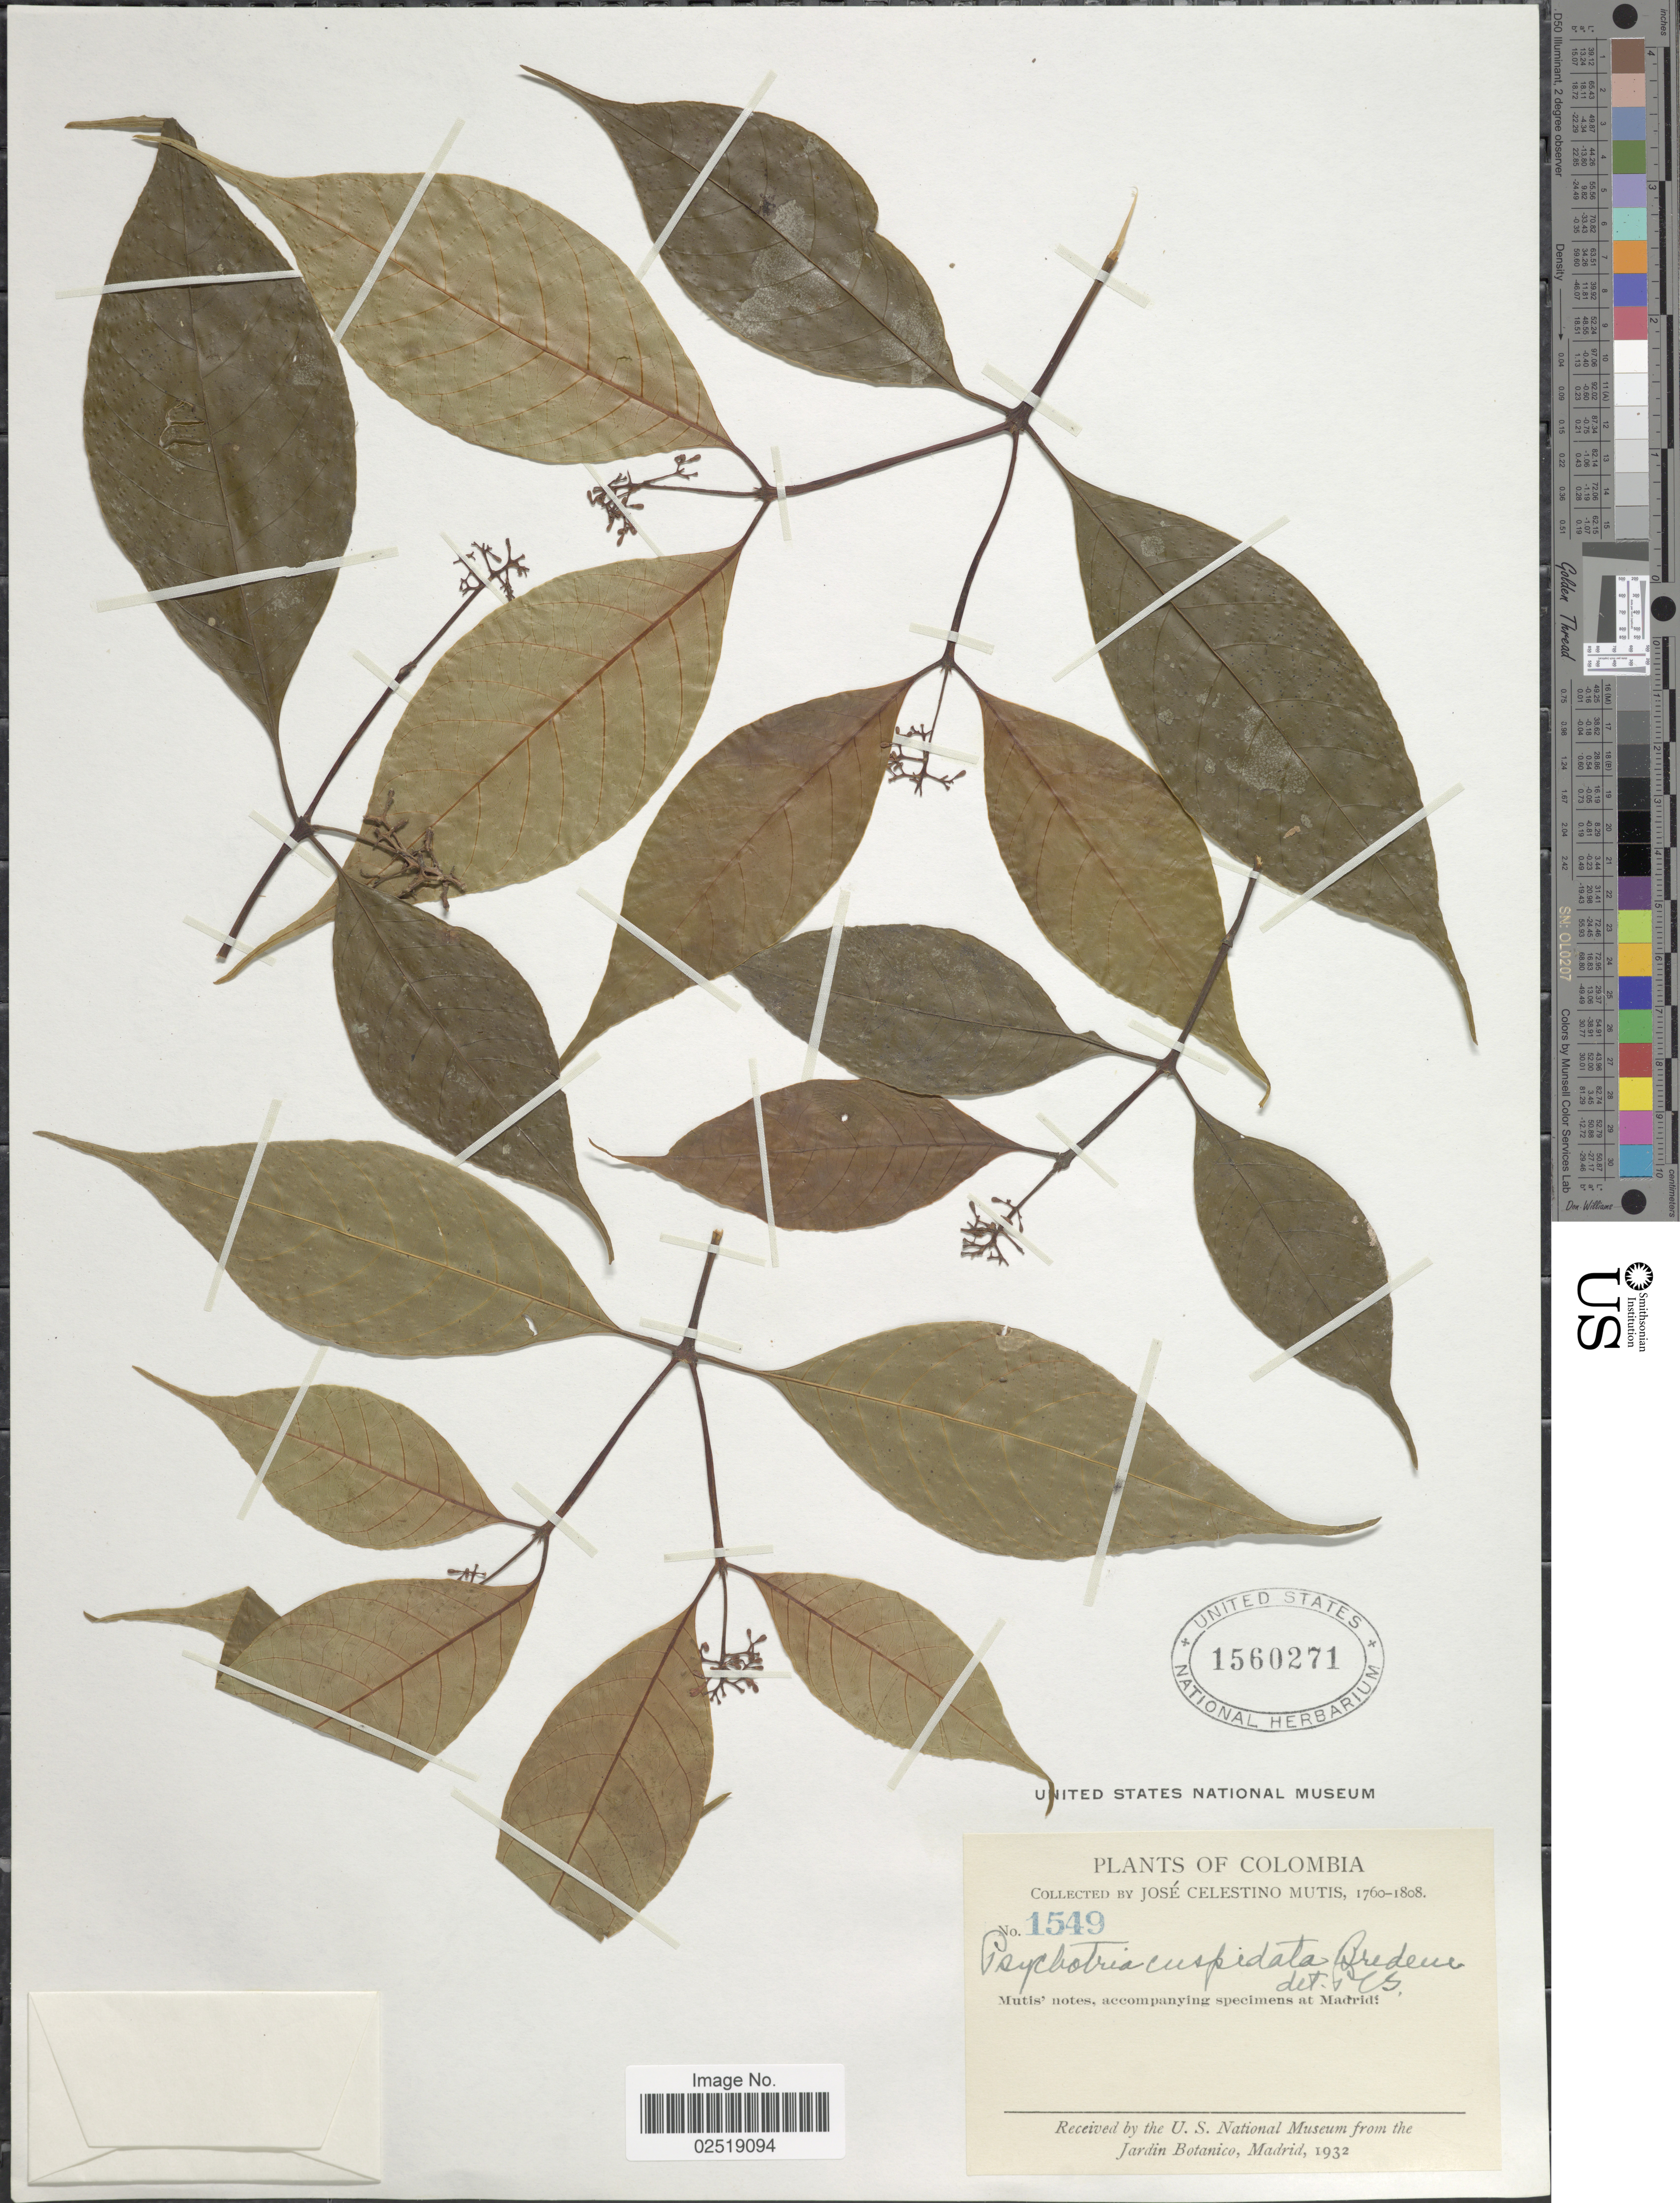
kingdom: Plantae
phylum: Tracheophyta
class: Magnoliopsida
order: Gentianales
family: Rubiaceae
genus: Psychotria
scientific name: Psychotria cuspidata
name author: Bredem. ex Schult.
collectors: J. C. B. Mutis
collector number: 1549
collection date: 1760/1808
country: Colombia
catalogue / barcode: US 1560271